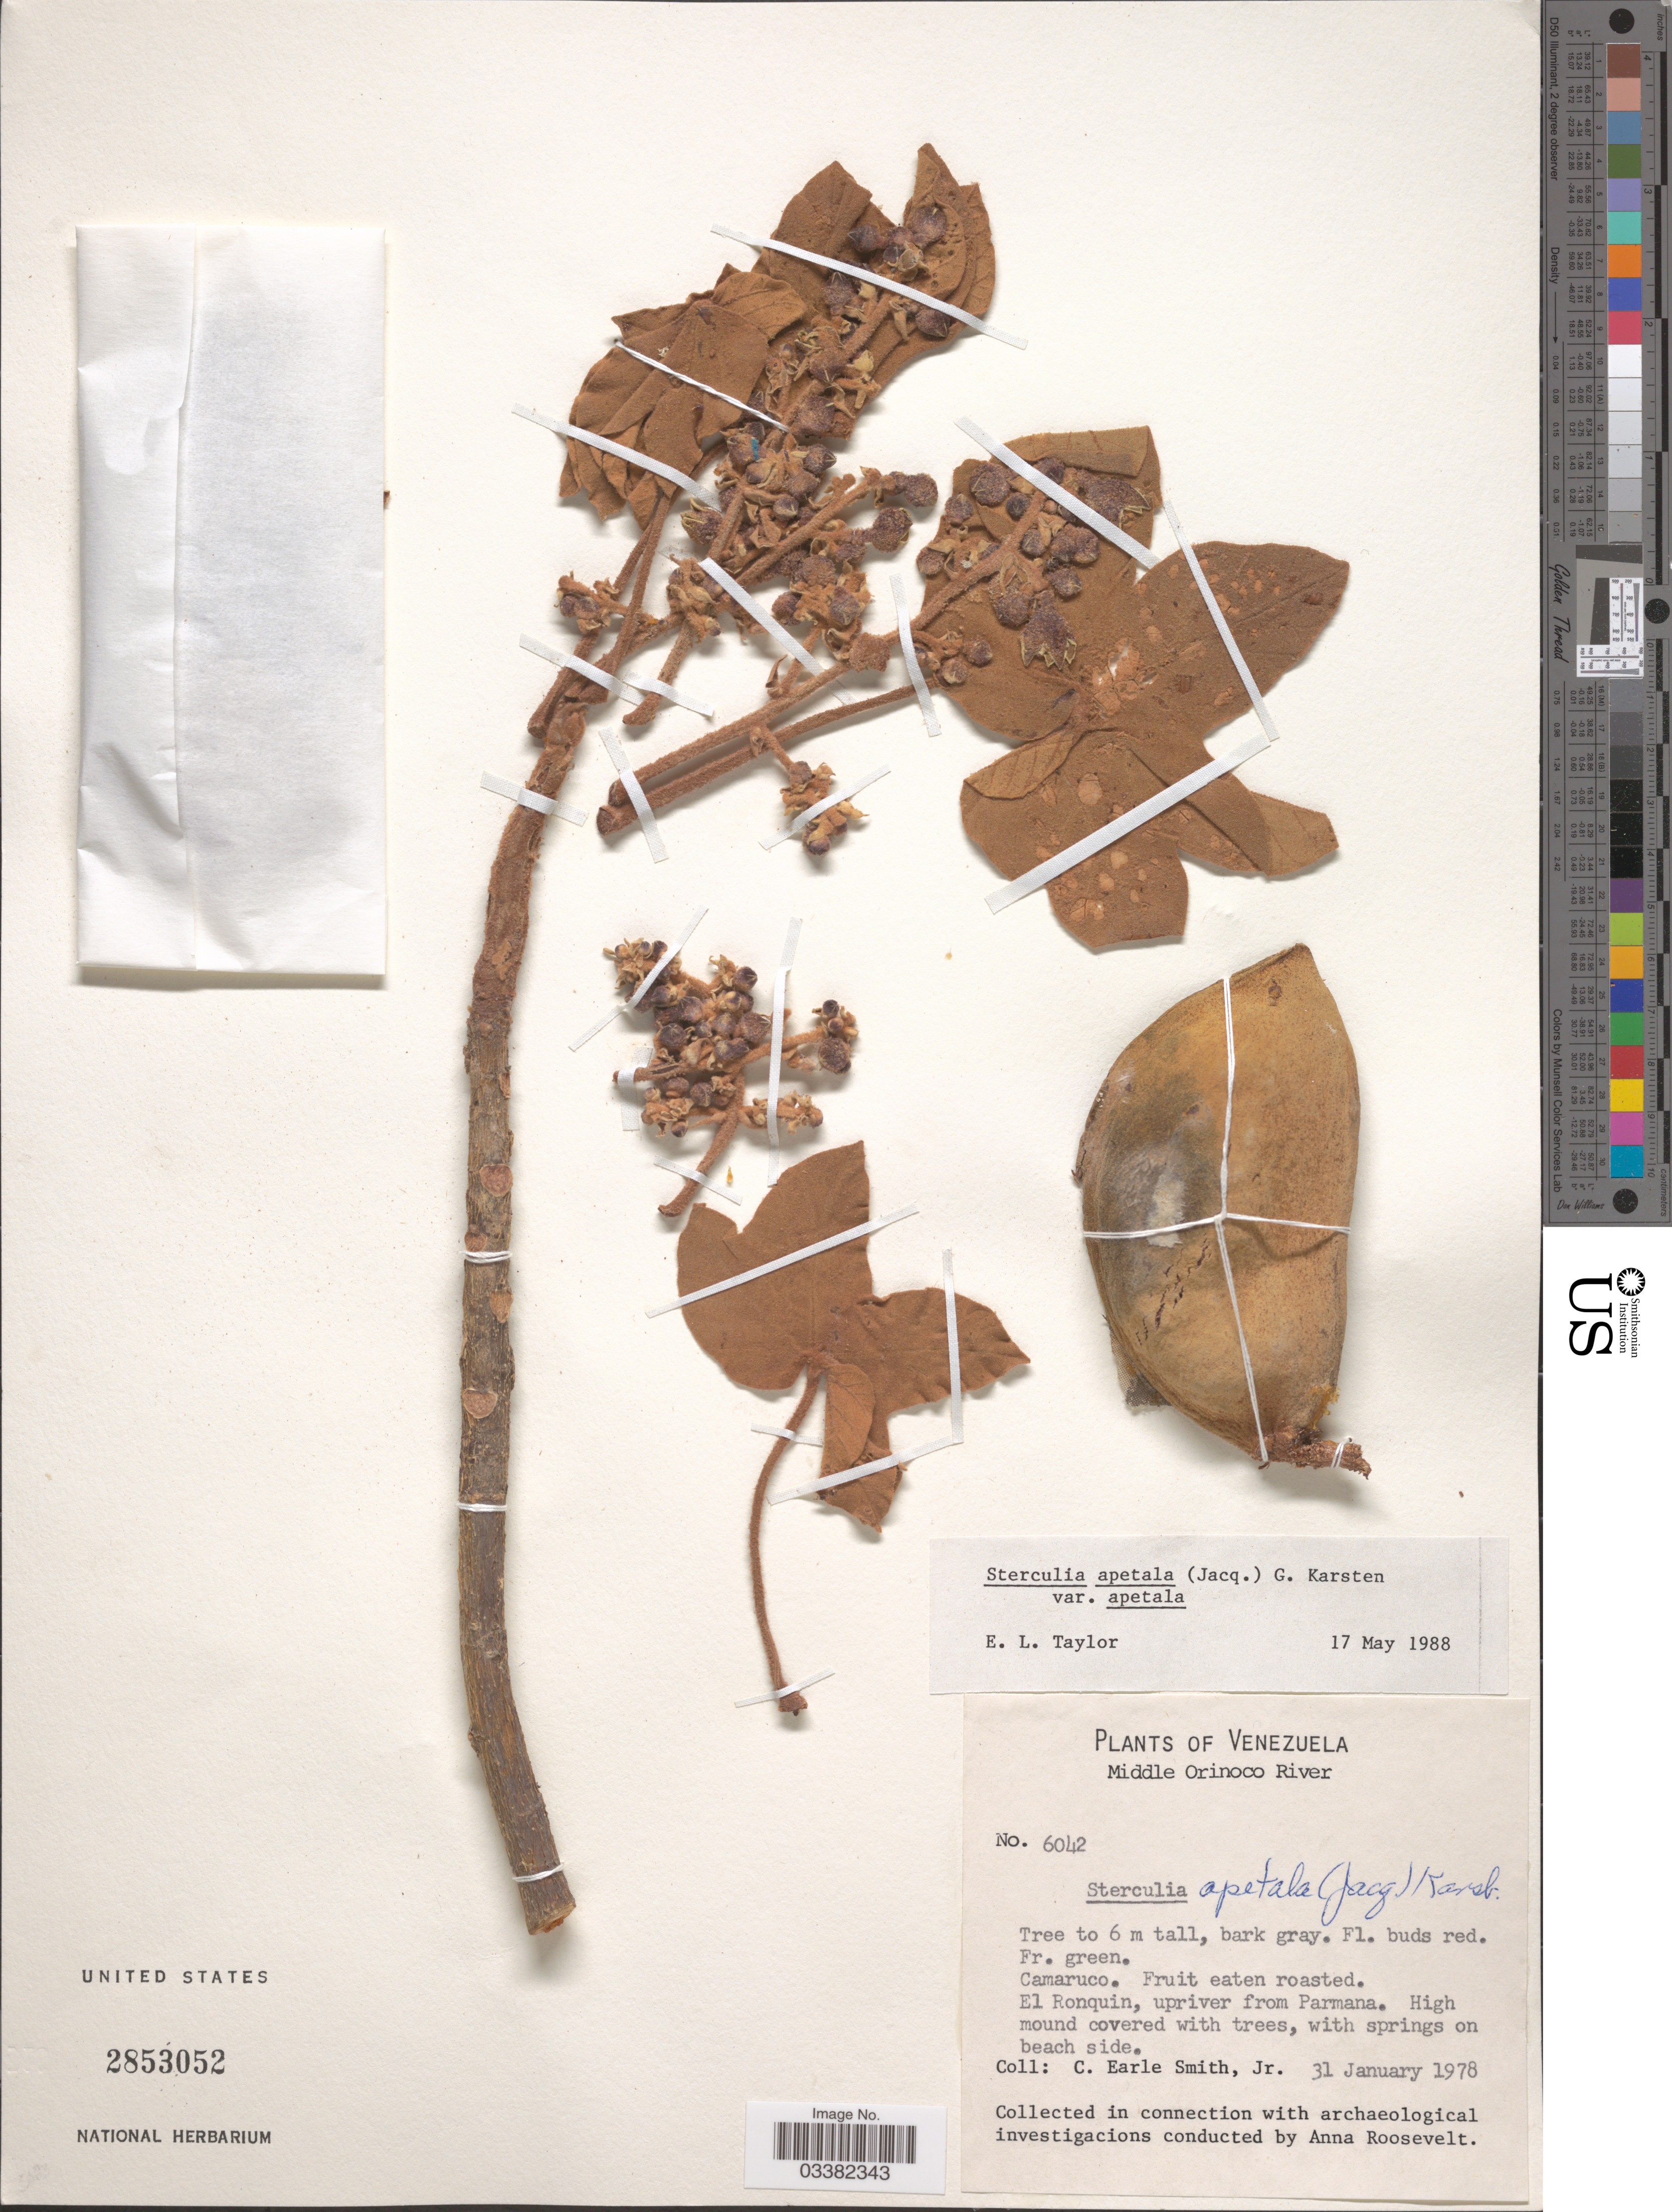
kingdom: Plantae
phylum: Tracheophyta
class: Magnoliopsida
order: Malvales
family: Malvaceae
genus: Sterculia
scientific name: Sterculia apetala var. apetala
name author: (Jacq.) H. Karst.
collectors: C. E. Smith Jr.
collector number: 6042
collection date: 1978-01-31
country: Venezuela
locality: Middle Orinoco River. El Ronquin, upriver from Parmana.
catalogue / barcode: US 2853052